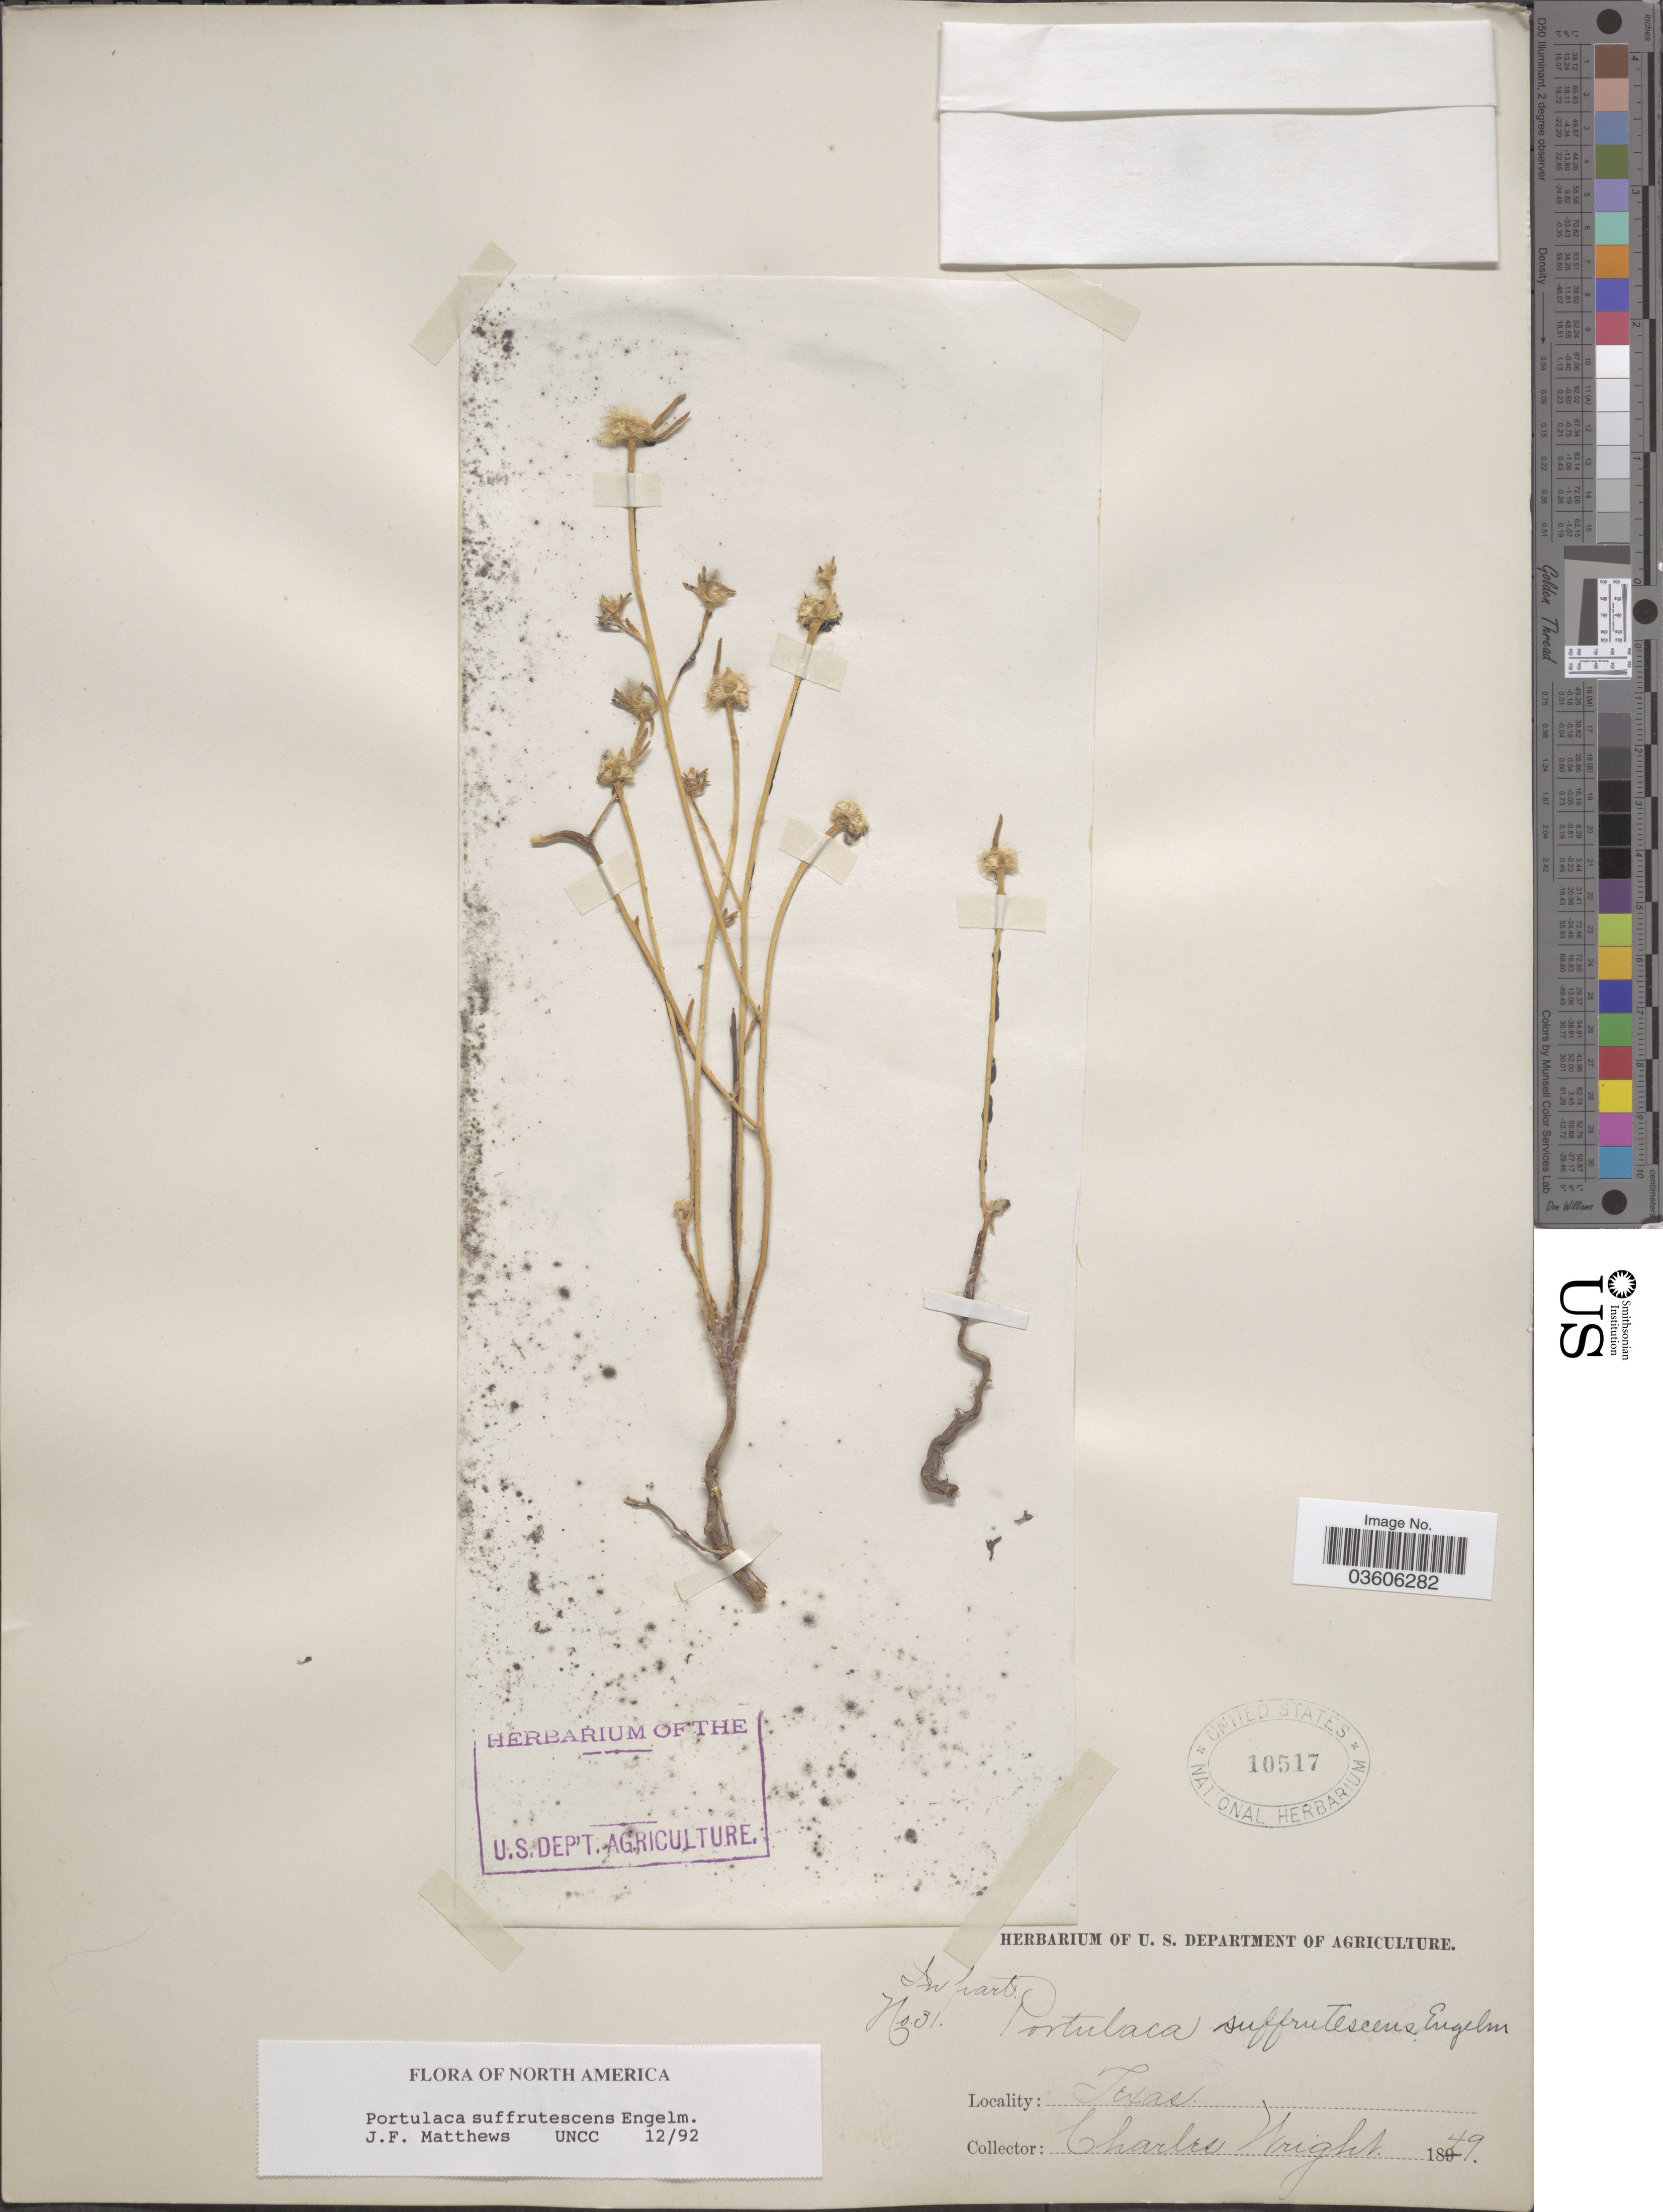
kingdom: Plantae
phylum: Tracheophyta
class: Magnoliopsida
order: Caryophyllales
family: Portulacaceae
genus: Portulaca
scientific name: Portulaca suffrutescens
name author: Engelm.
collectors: C. H. Wright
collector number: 31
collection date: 1849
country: United States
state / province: Texas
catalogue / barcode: US 10517